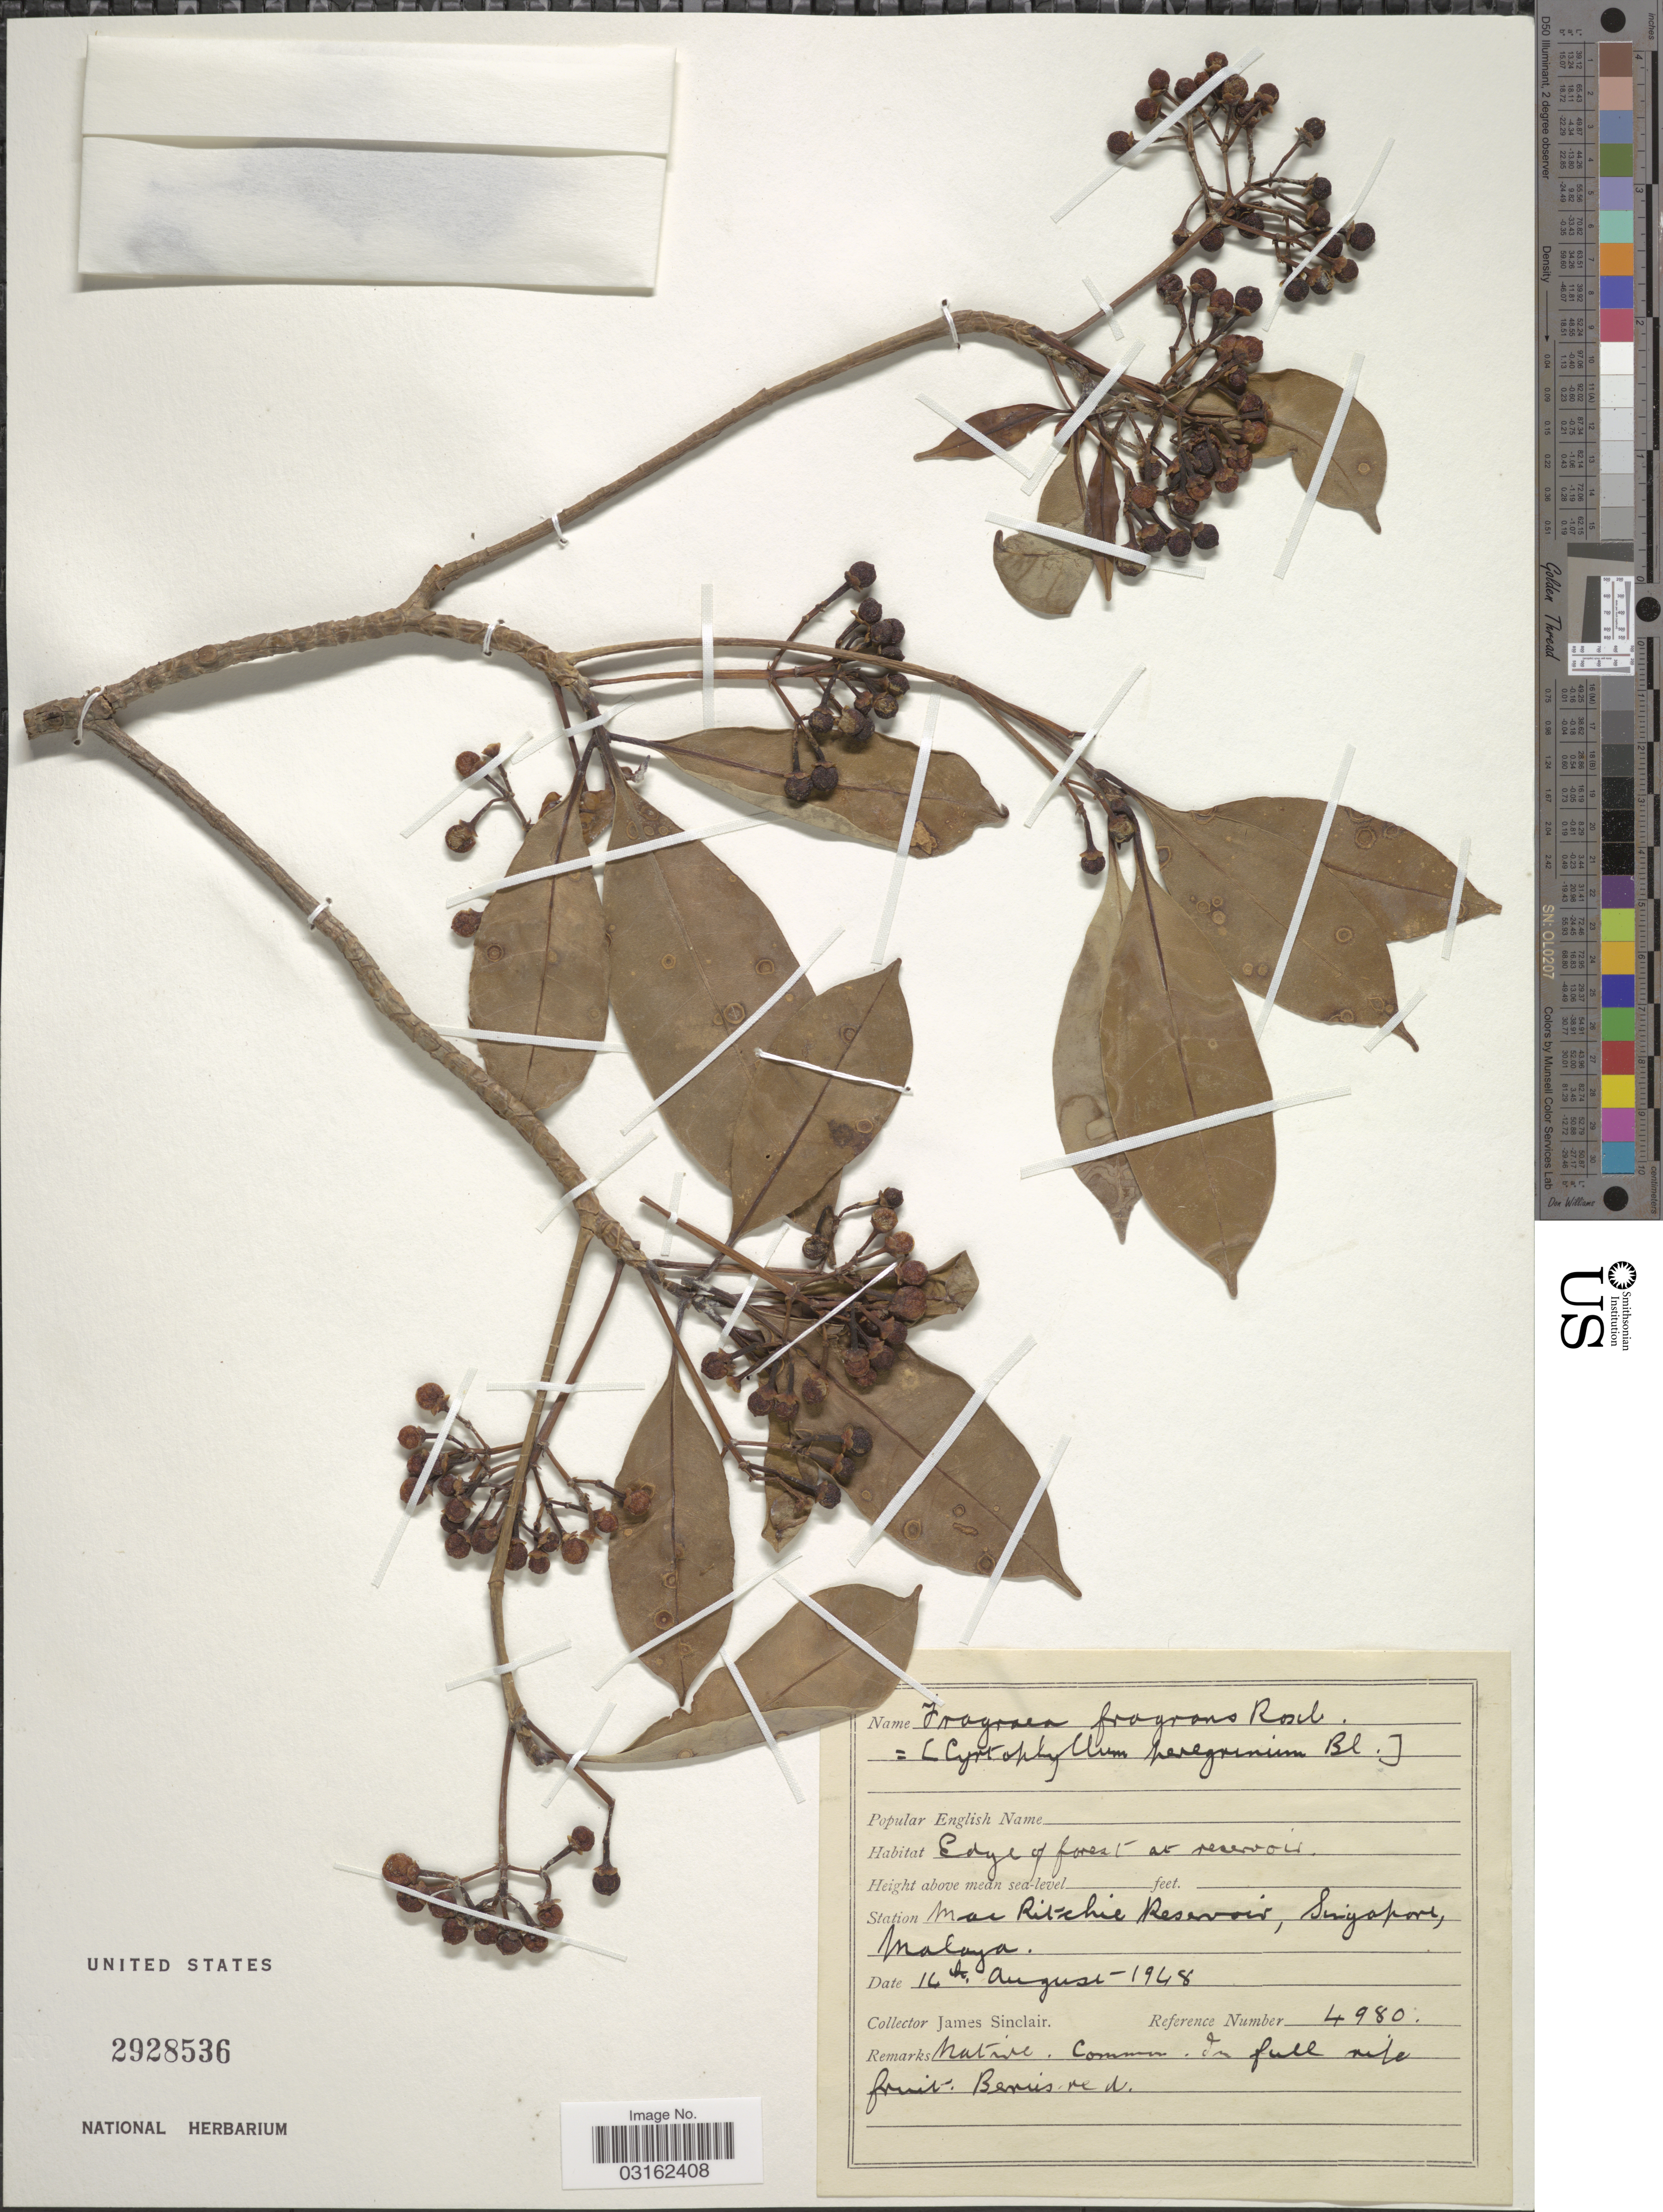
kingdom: Plantae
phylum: Tracheophyta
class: Magnoliopsida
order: Gentianales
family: Gentianaceae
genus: Fagraea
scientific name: Fagraea fragrans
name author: Roxb.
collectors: J. Sinclair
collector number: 4980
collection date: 1948-08-14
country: Singapore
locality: Station Mac Ritchie Reservoir, Singapore, Malaya.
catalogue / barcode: US 2928536